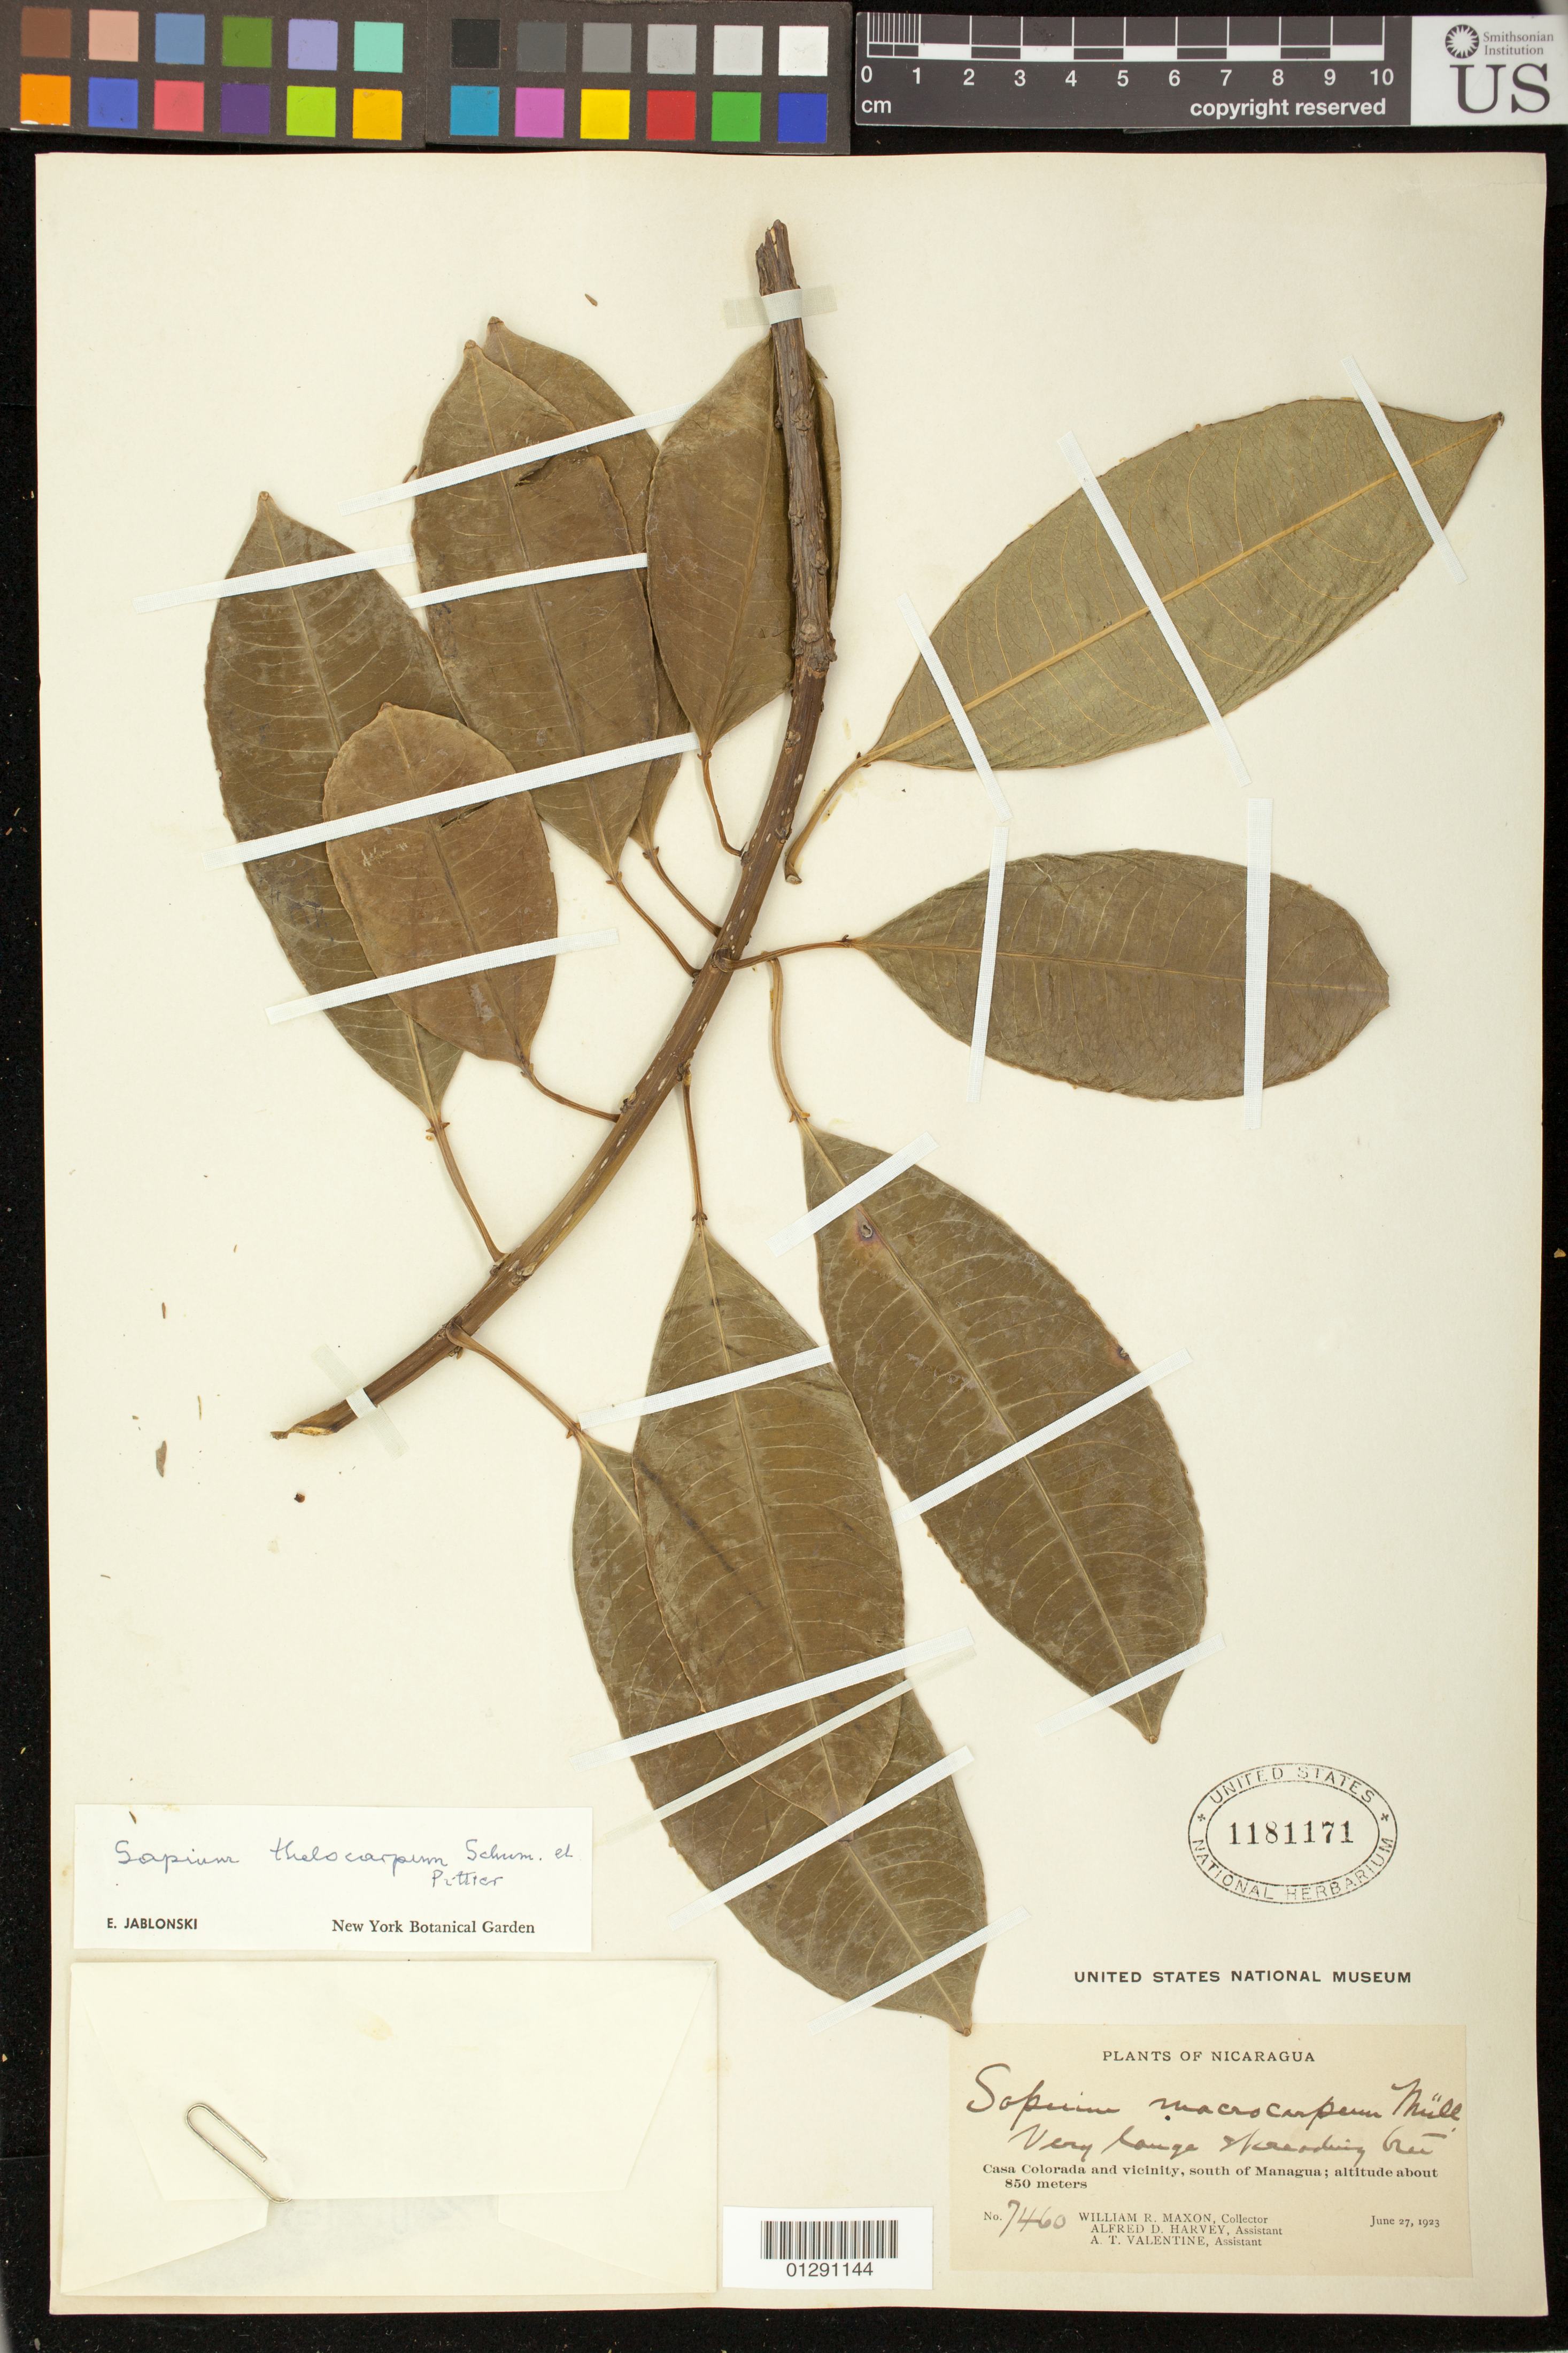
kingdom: Plantae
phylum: Tracheophyta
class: Magnoliopsida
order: Malpighiales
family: Euphorbiaceae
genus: Sapium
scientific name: Sapium thelocarpum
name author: K. Schum. & Pittier in Pittier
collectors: W. R. Maxon, A. D. Harvey & A. Valentine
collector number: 7460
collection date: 1923-06-27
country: Nicaragua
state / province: Managua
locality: Casa Colorada and vicinity, south of Managua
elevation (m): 850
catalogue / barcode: US 1181171